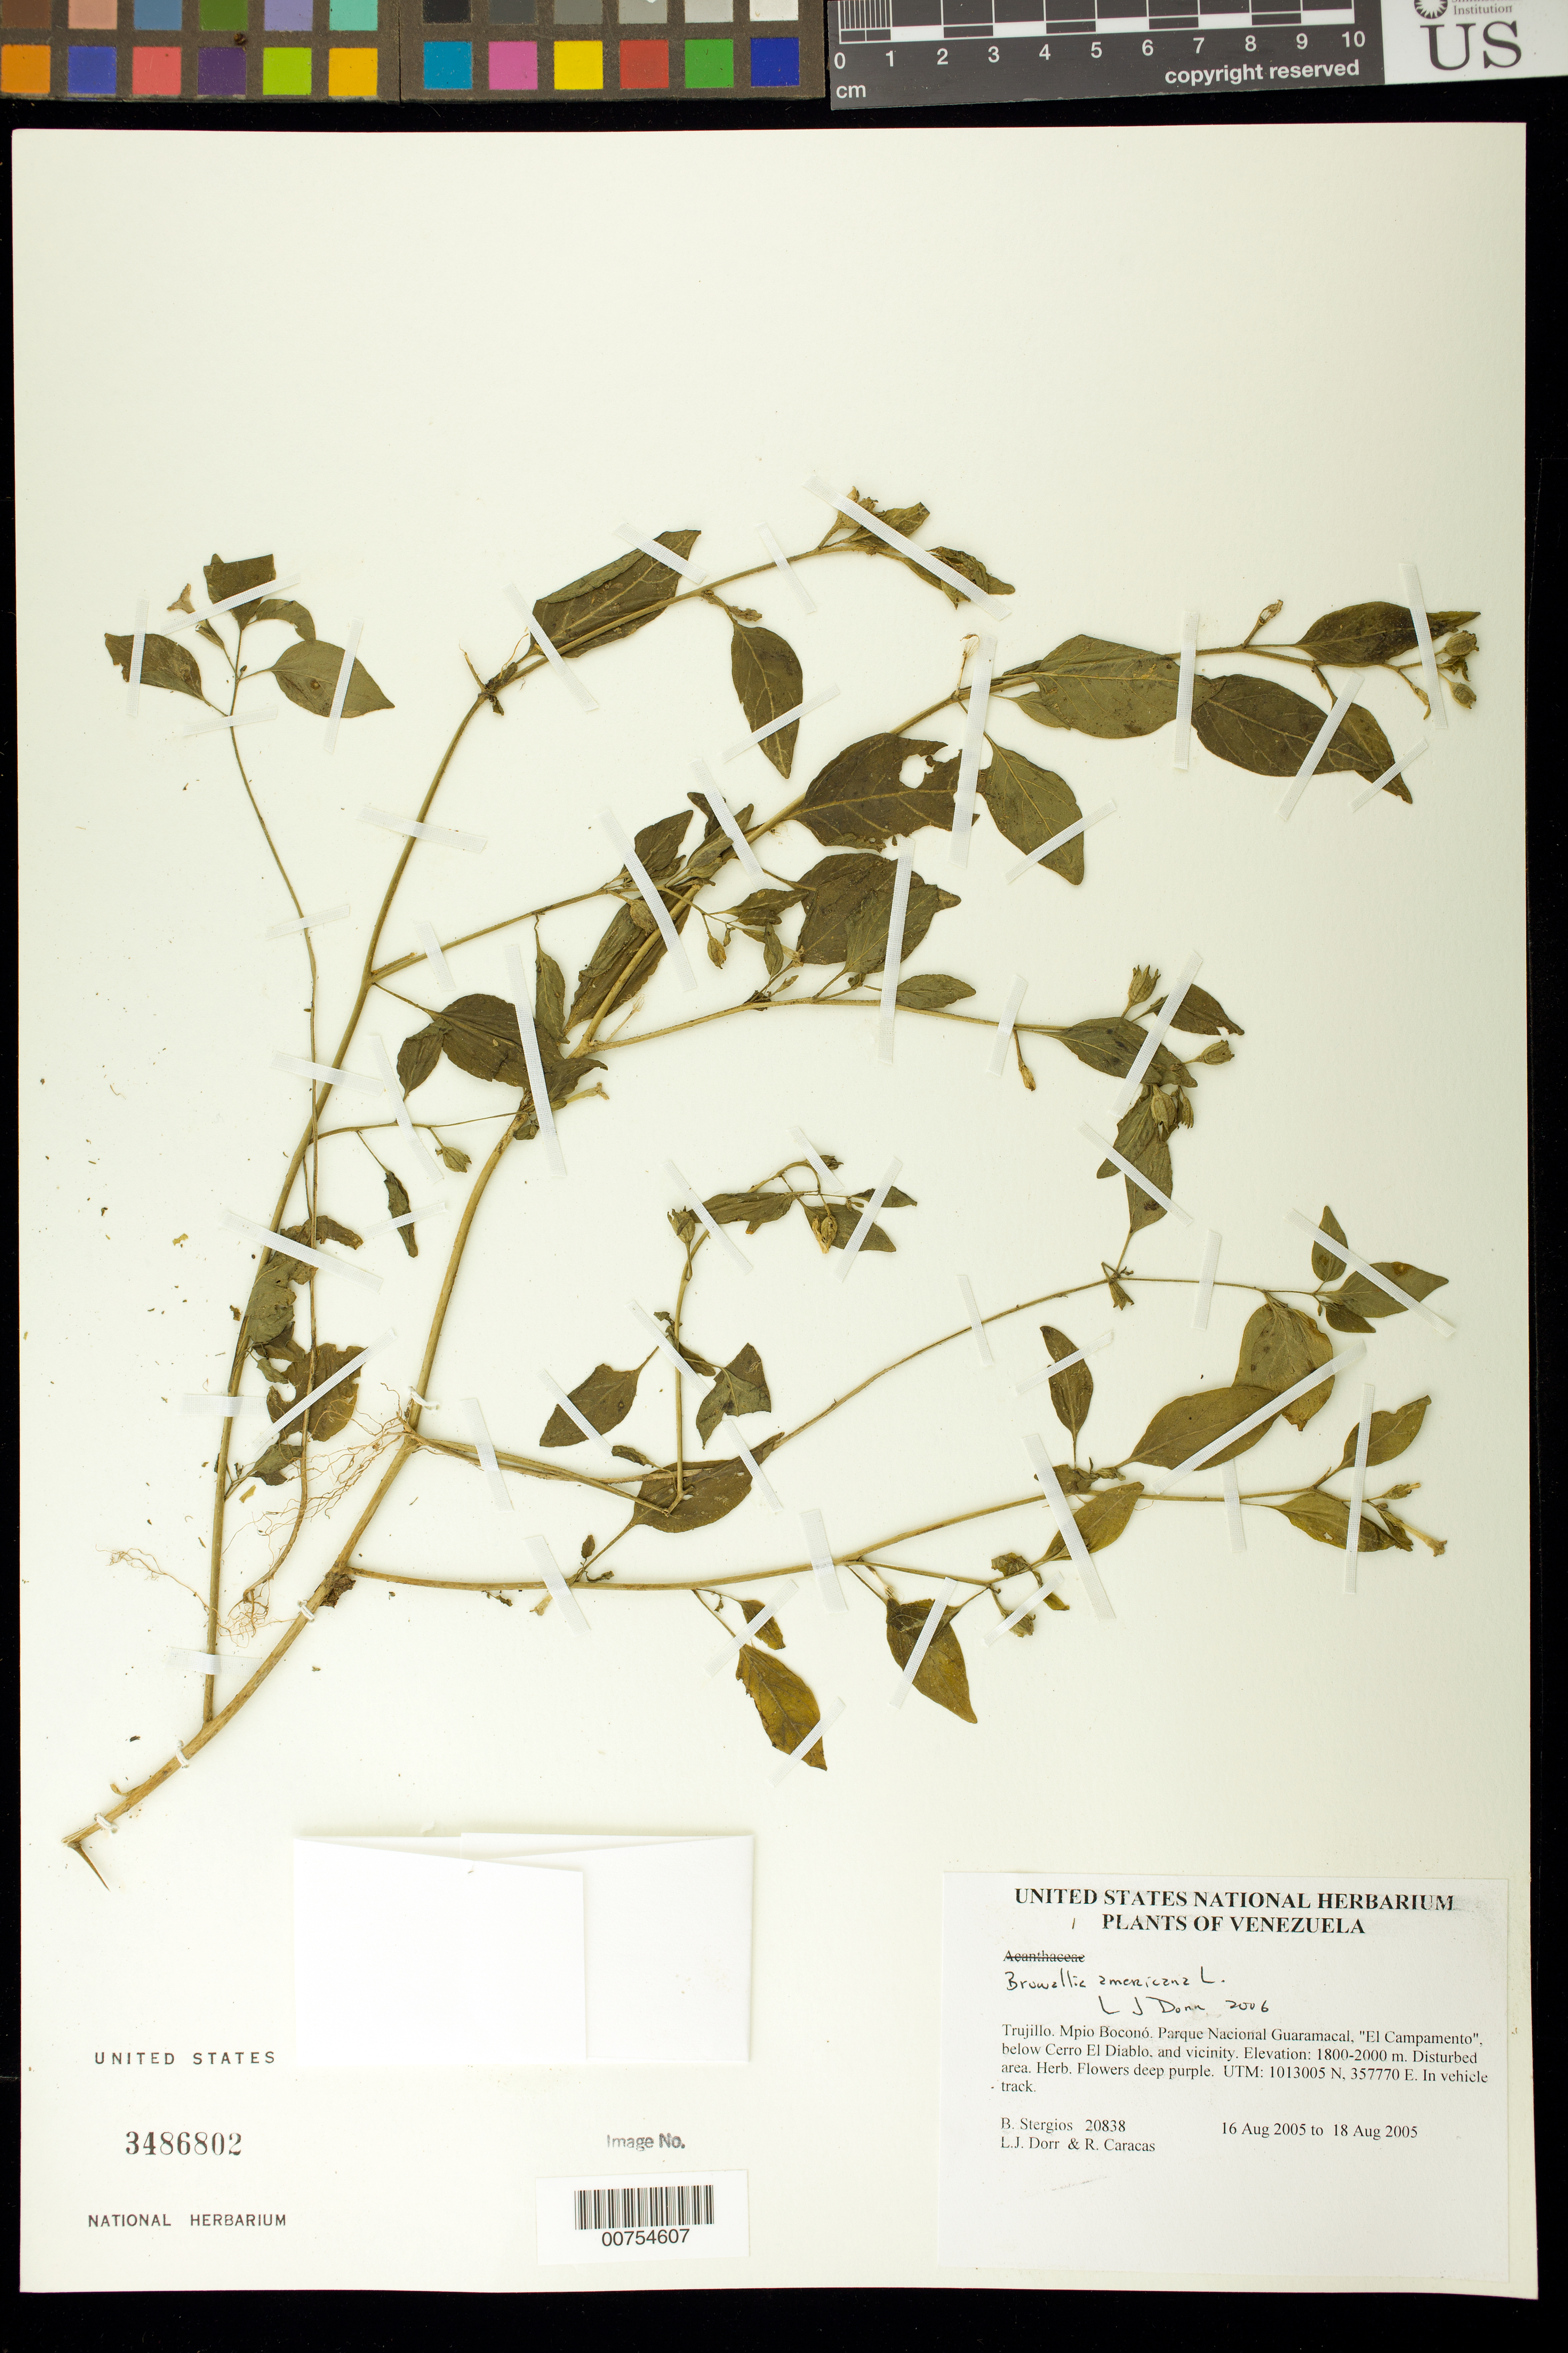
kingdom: Plantae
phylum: Tracheophyta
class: Magnoliopsida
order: Solanales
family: Solanaceae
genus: Browallia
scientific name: Browallia americana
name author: L.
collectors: B. G. Stergios, L. J. Dorr & R. Caracas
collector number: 20838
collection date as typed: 16 Aug 2005 to 18 Aug 2005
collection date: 2005-08-16/2005-08-18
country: Venezuela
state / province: Trujillo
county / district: Boconó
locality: Parque Nacional Guaramacal, "El Campamento", below Cerro El Diablo, and vicinity.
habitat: Disturbed area.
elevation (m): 1800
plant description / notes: BM, NY, PORT, US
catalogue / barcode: US 3486802